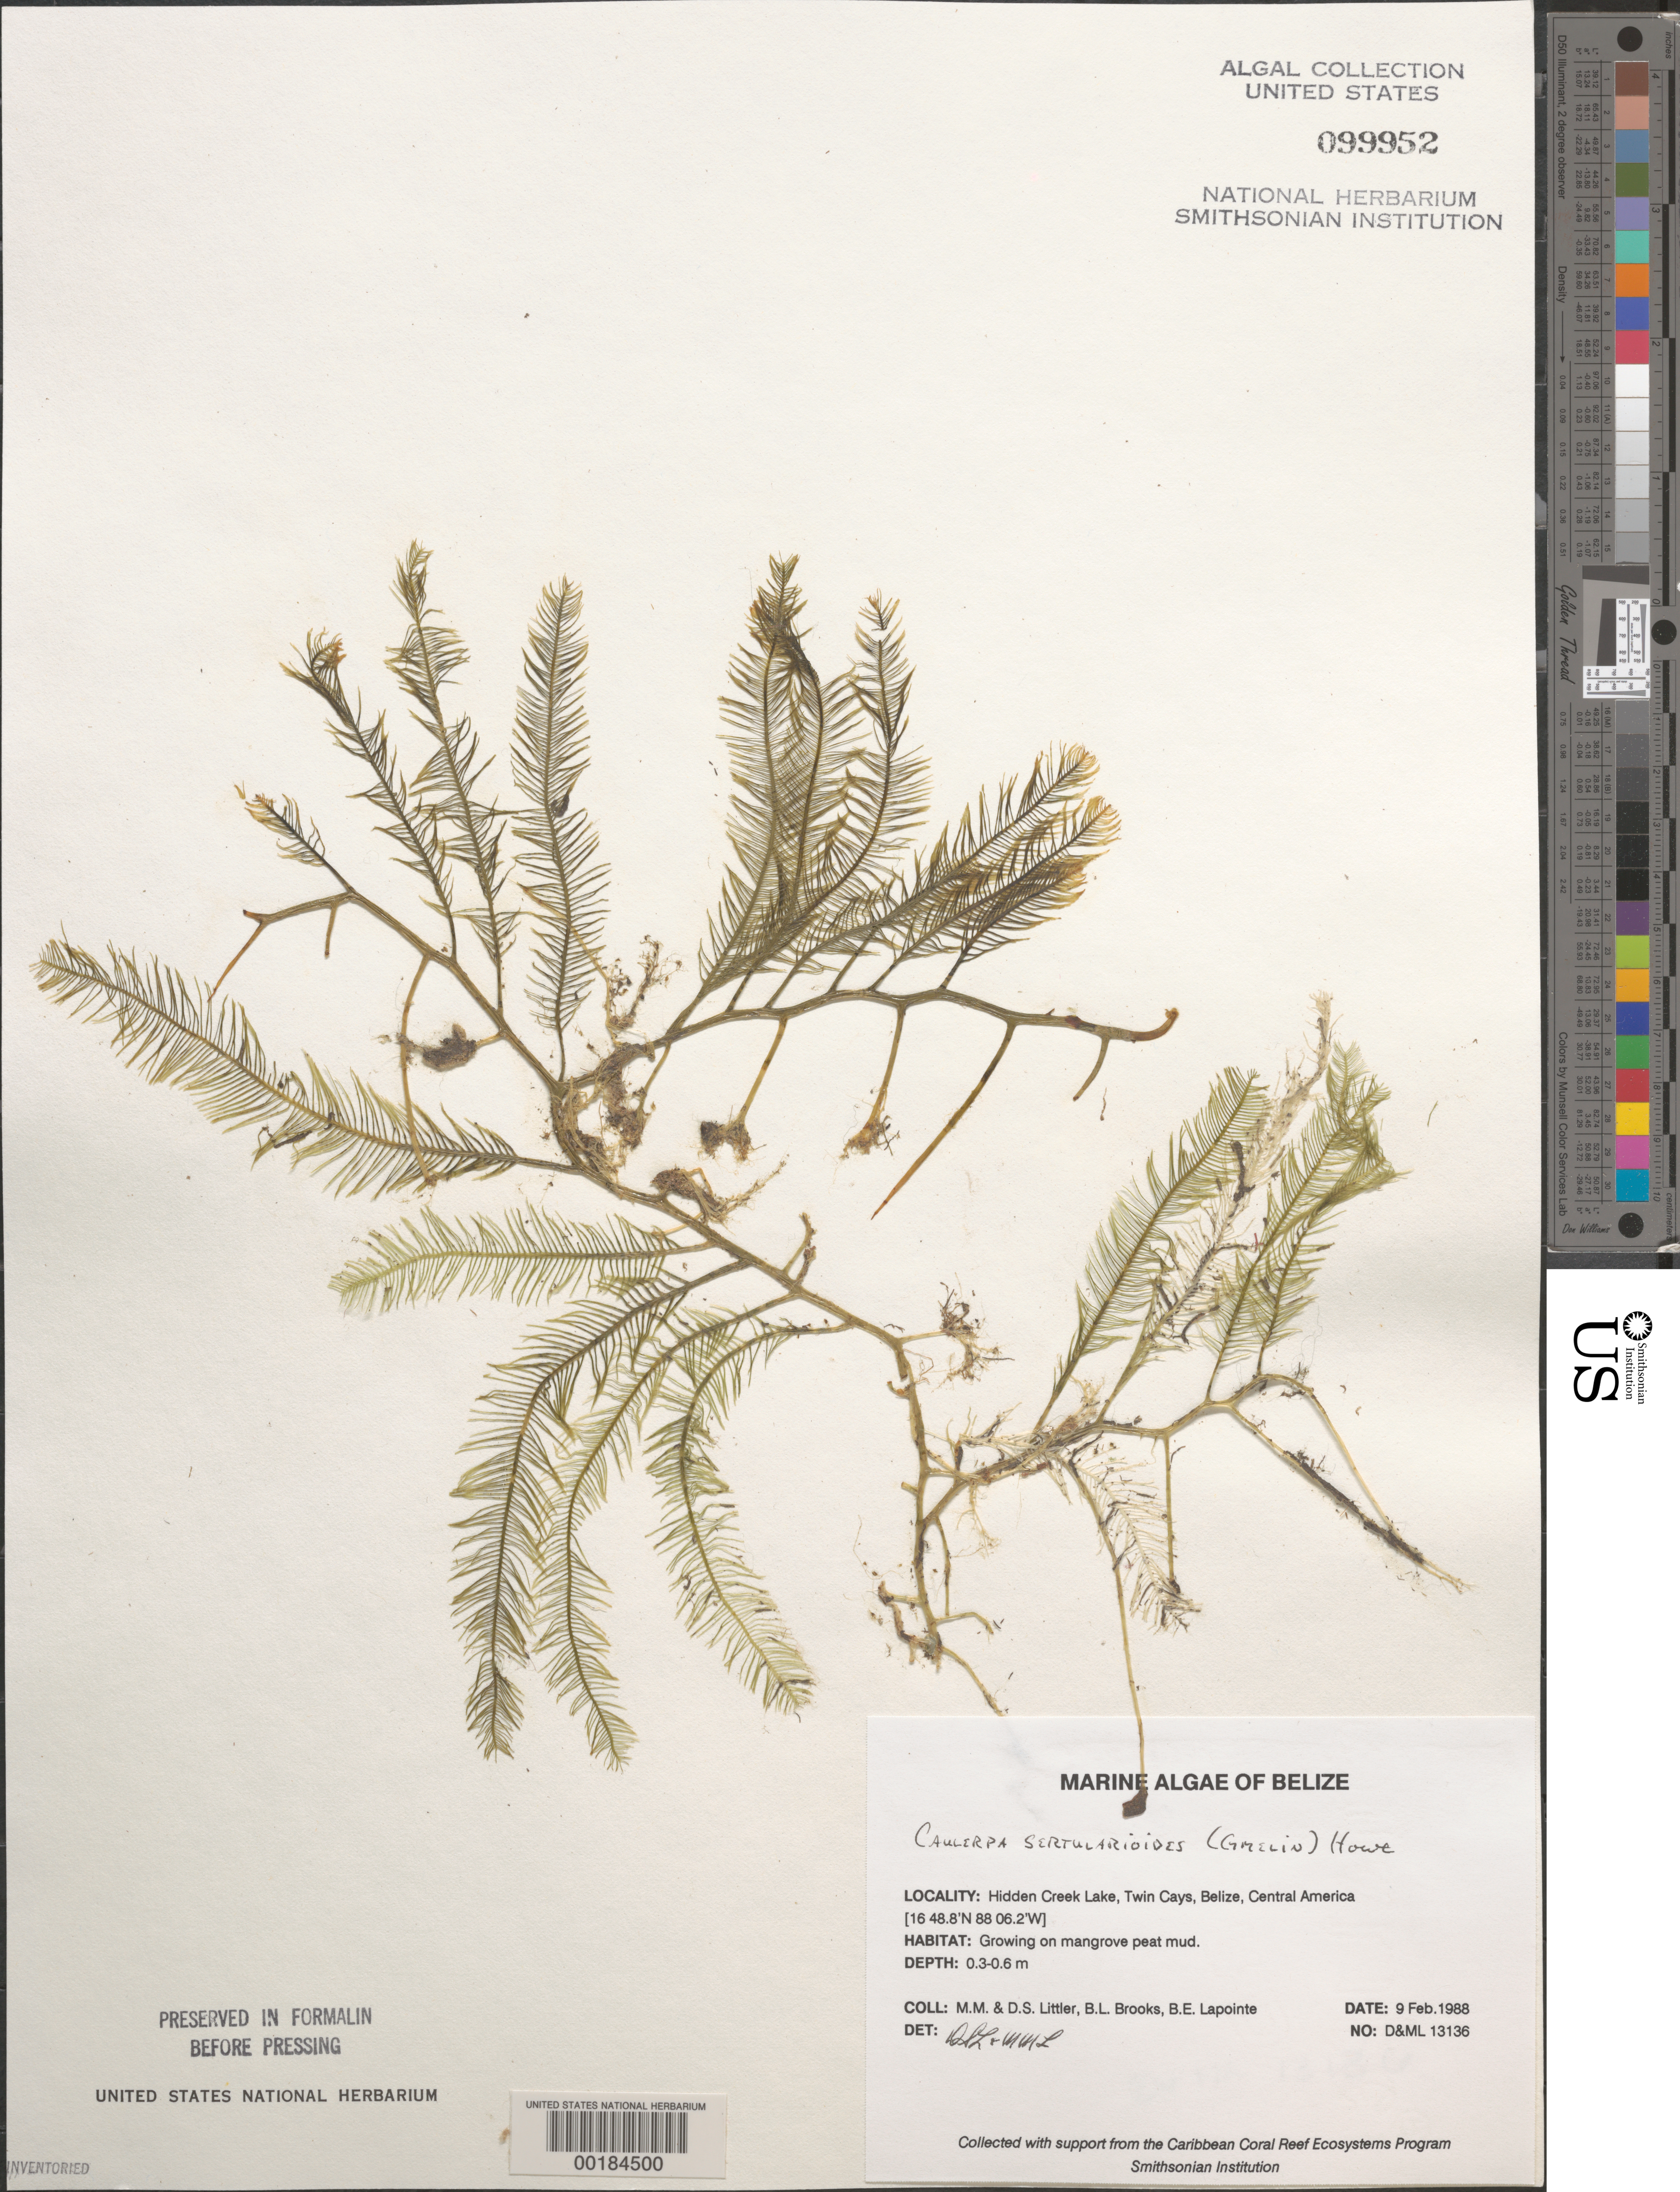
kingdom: Plantae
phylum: Chlorophyta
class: Ulvophyceae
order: Bryopsidales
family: Caulerpaceae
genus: Caulerpa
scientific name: Caulerpa sertularioides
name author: (S.G. Gmel.) M. Howe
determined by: Littler, D. S.; Littler, M. M.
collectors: D. S. Littler, M. M. Littler, B. Brooks & B. Lapointe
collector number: D&ML 13136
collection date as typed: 09 Feb 1988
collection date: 1988-02-09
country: Belize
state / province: Stann Creek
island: Twin Cays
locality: Hidden Creek Lake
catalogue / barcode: US 99952